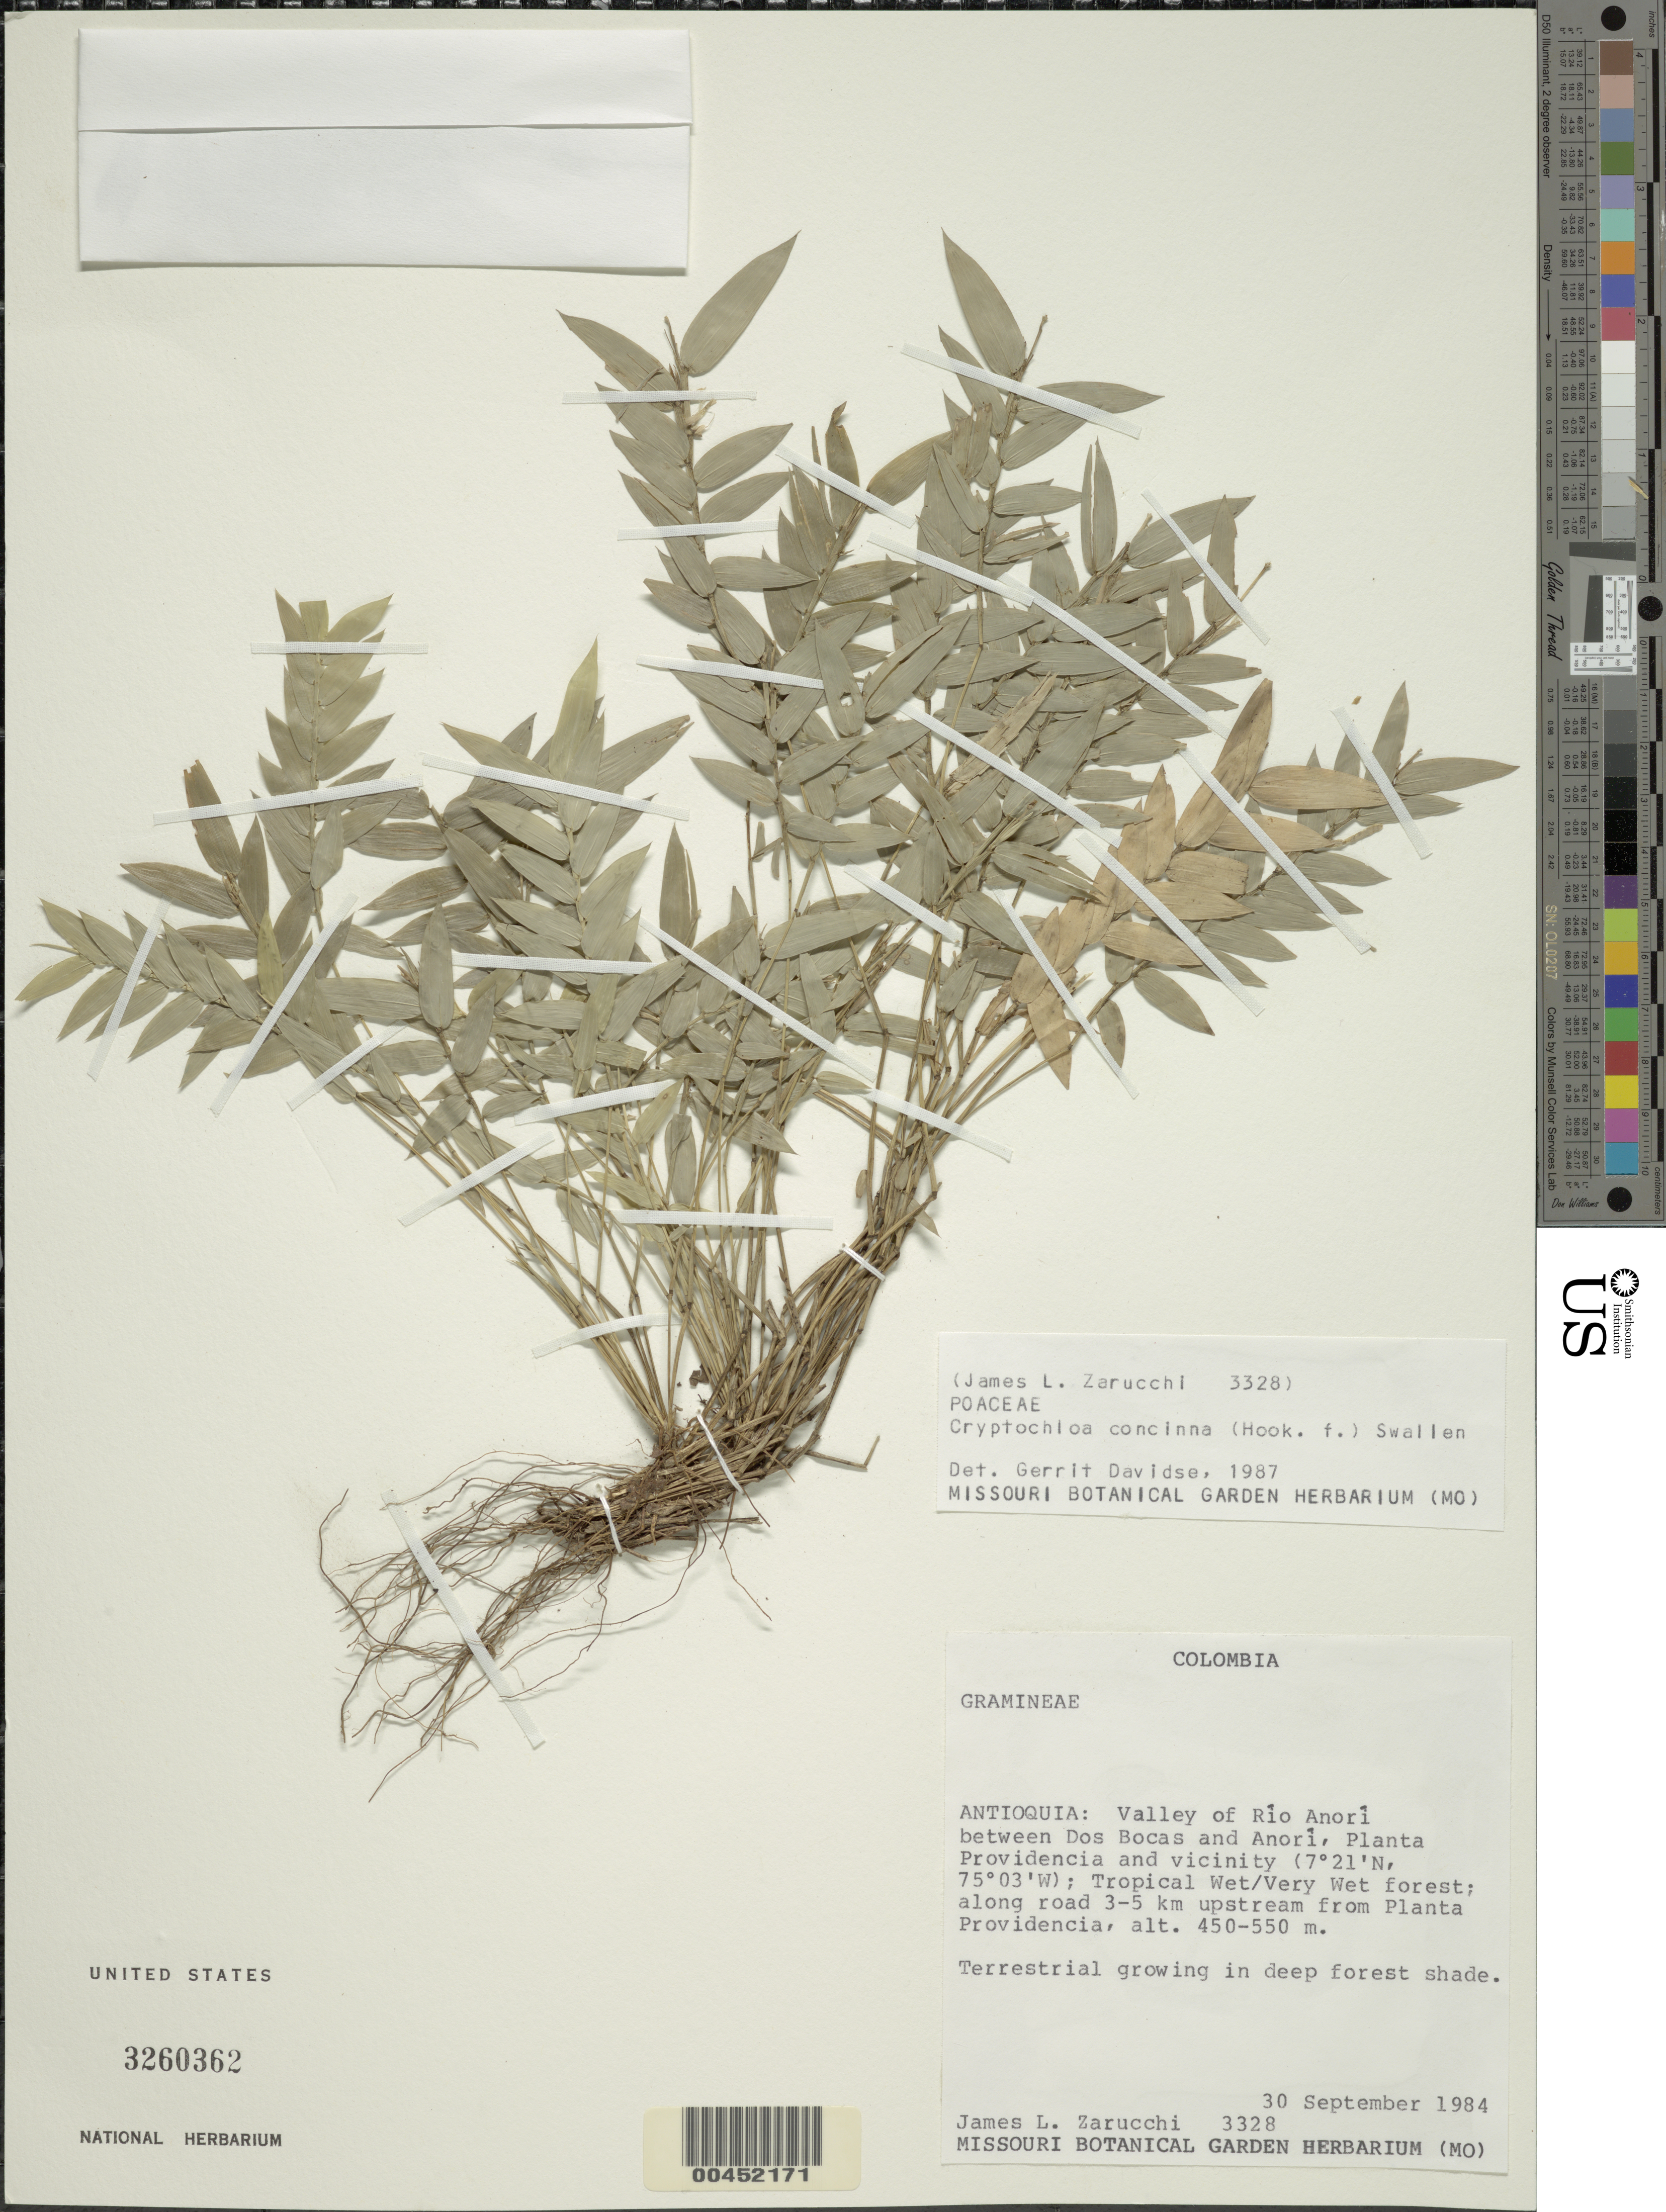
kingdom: Plantae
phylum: Tracheophyta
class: Liliopsida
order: Poales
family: Poaceae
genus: Cryptochloa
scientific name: Cryptochloa concinna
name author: (Hook. f.) Swallen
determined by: Davidse, Gerrit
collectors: J. L. Zarucchi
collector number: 3328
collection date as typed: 30 Sep 1984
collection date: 1984-09-30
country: Colombia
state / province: Antioquia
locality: Valley of Rio Anori, between dos Bocas and Anori, Planta Providencia and vicinity, 3 - 5 km upstream from Planta Providencia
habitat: Tropical wet/very wet forest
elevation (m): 450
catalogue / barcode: US 3260362